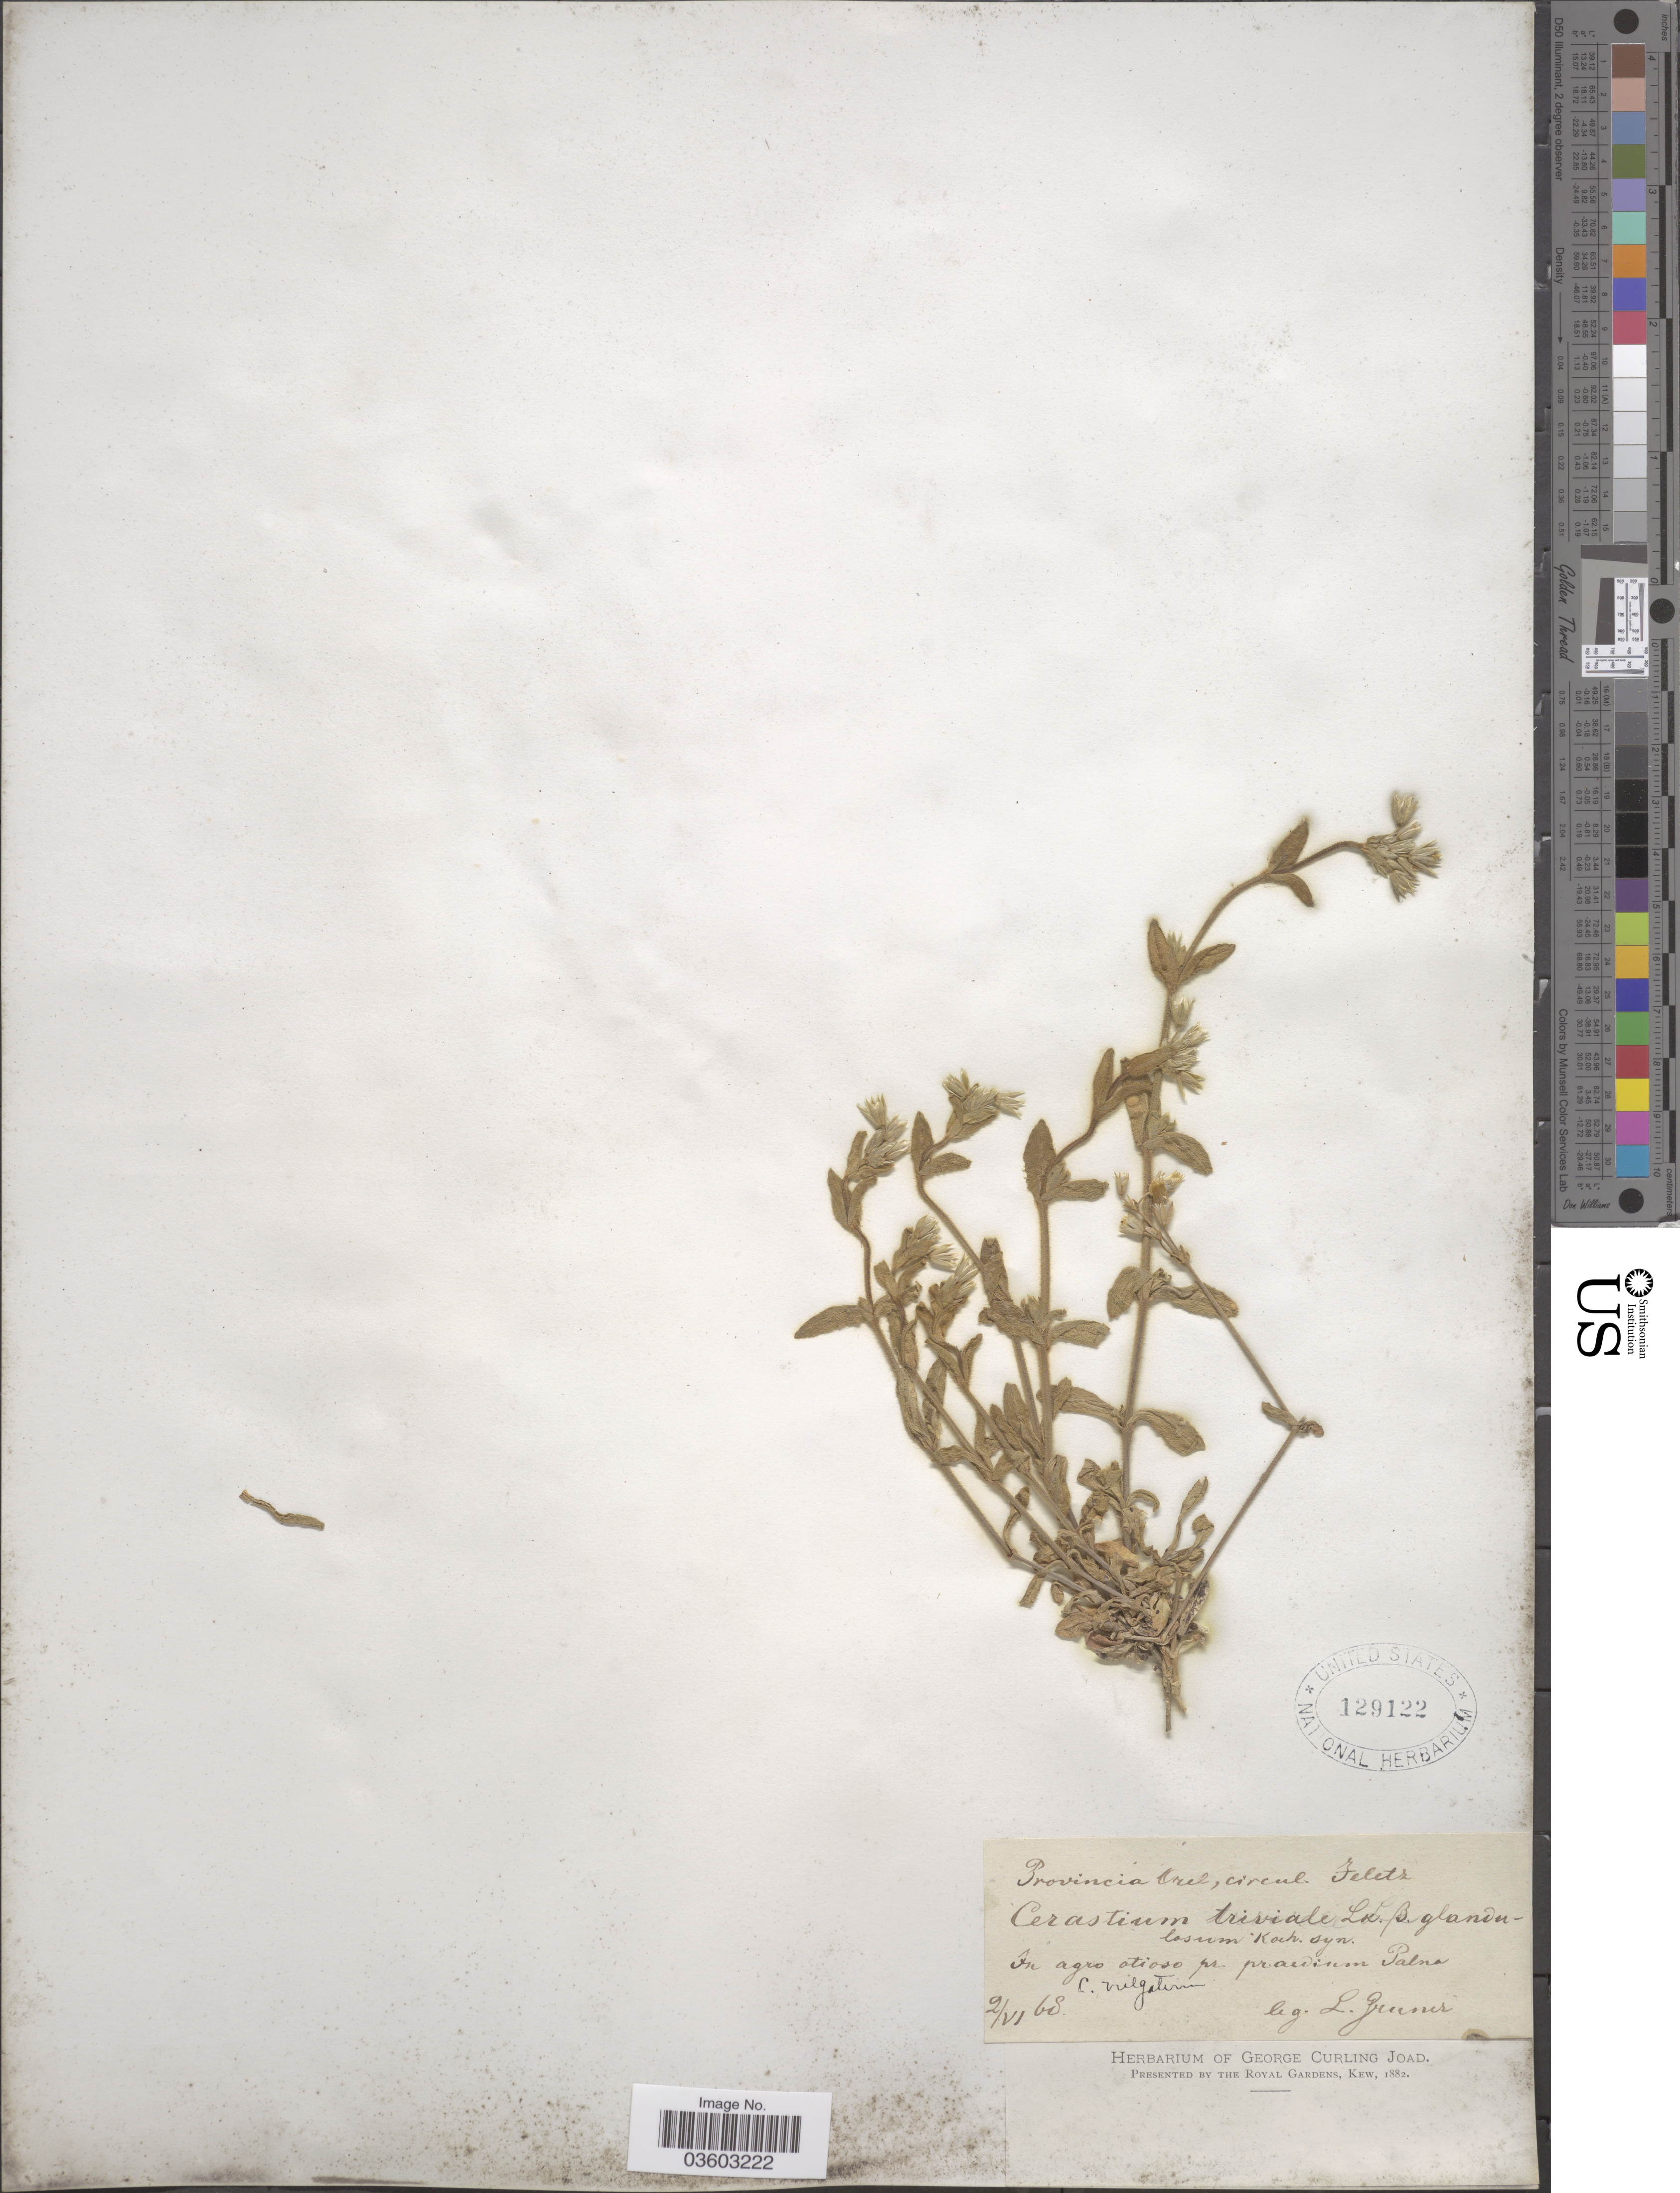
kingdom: Plantae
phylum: Tracheophyta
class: Magnoliopsida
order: Caryophyllales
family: Caryophyllaceae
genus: Cerastium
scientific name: Cerastium triviale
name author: Link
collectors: L. F. Gruner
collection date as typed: Transcribed d/m/y: 2/6/68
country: Russian Federation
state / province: Oryol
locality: Provincia Orel, circul. Feletz. Pr. praedium Palna.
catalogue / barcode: US 129122